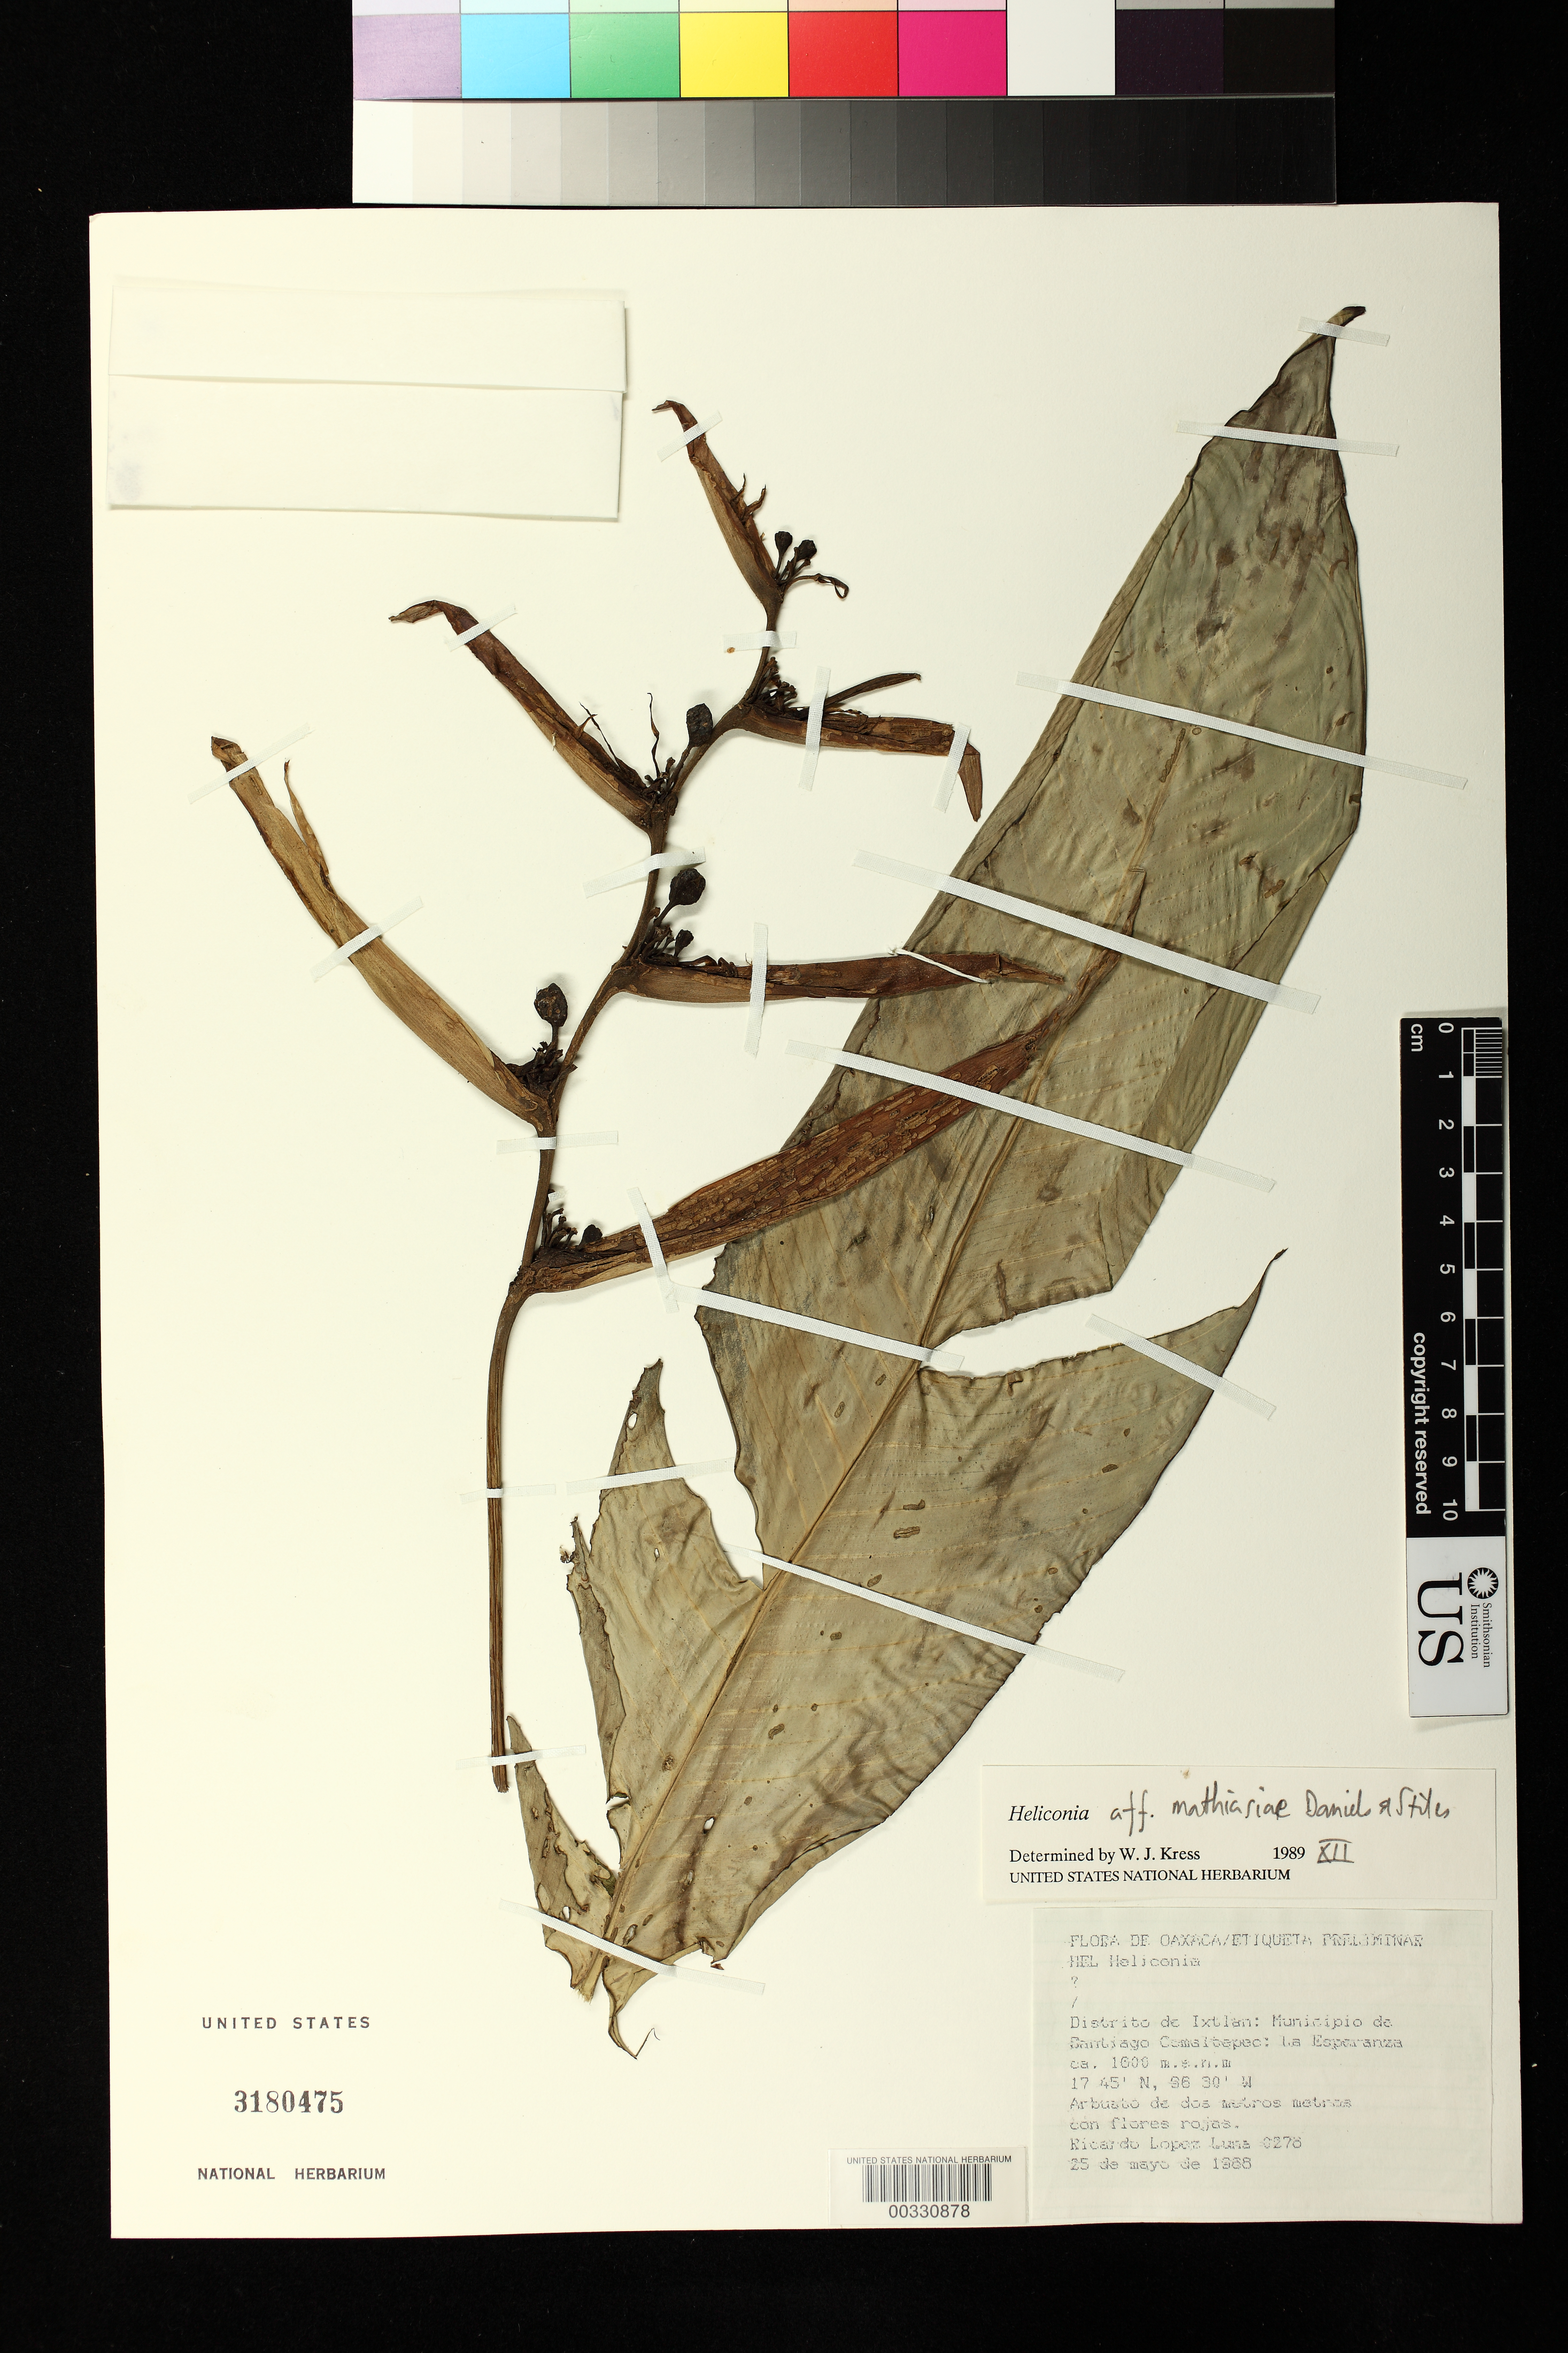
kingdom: Plantae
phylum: Tracheophyta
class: Liliopsida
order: Zingiberales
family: Heliconiaceae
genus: Heliconia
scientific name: Heliconia mathiasiae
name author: G.S. Daniels & F.G. Stiles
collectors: R. Luna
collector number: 0278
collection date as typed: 25 May 1988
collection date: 1988-05-25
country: Mexico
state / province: Oaxaca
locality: Dist Ixtlan, Mun of Santiago Comaltepec, La Esperanza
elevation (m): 1600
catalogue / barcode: US 3180475